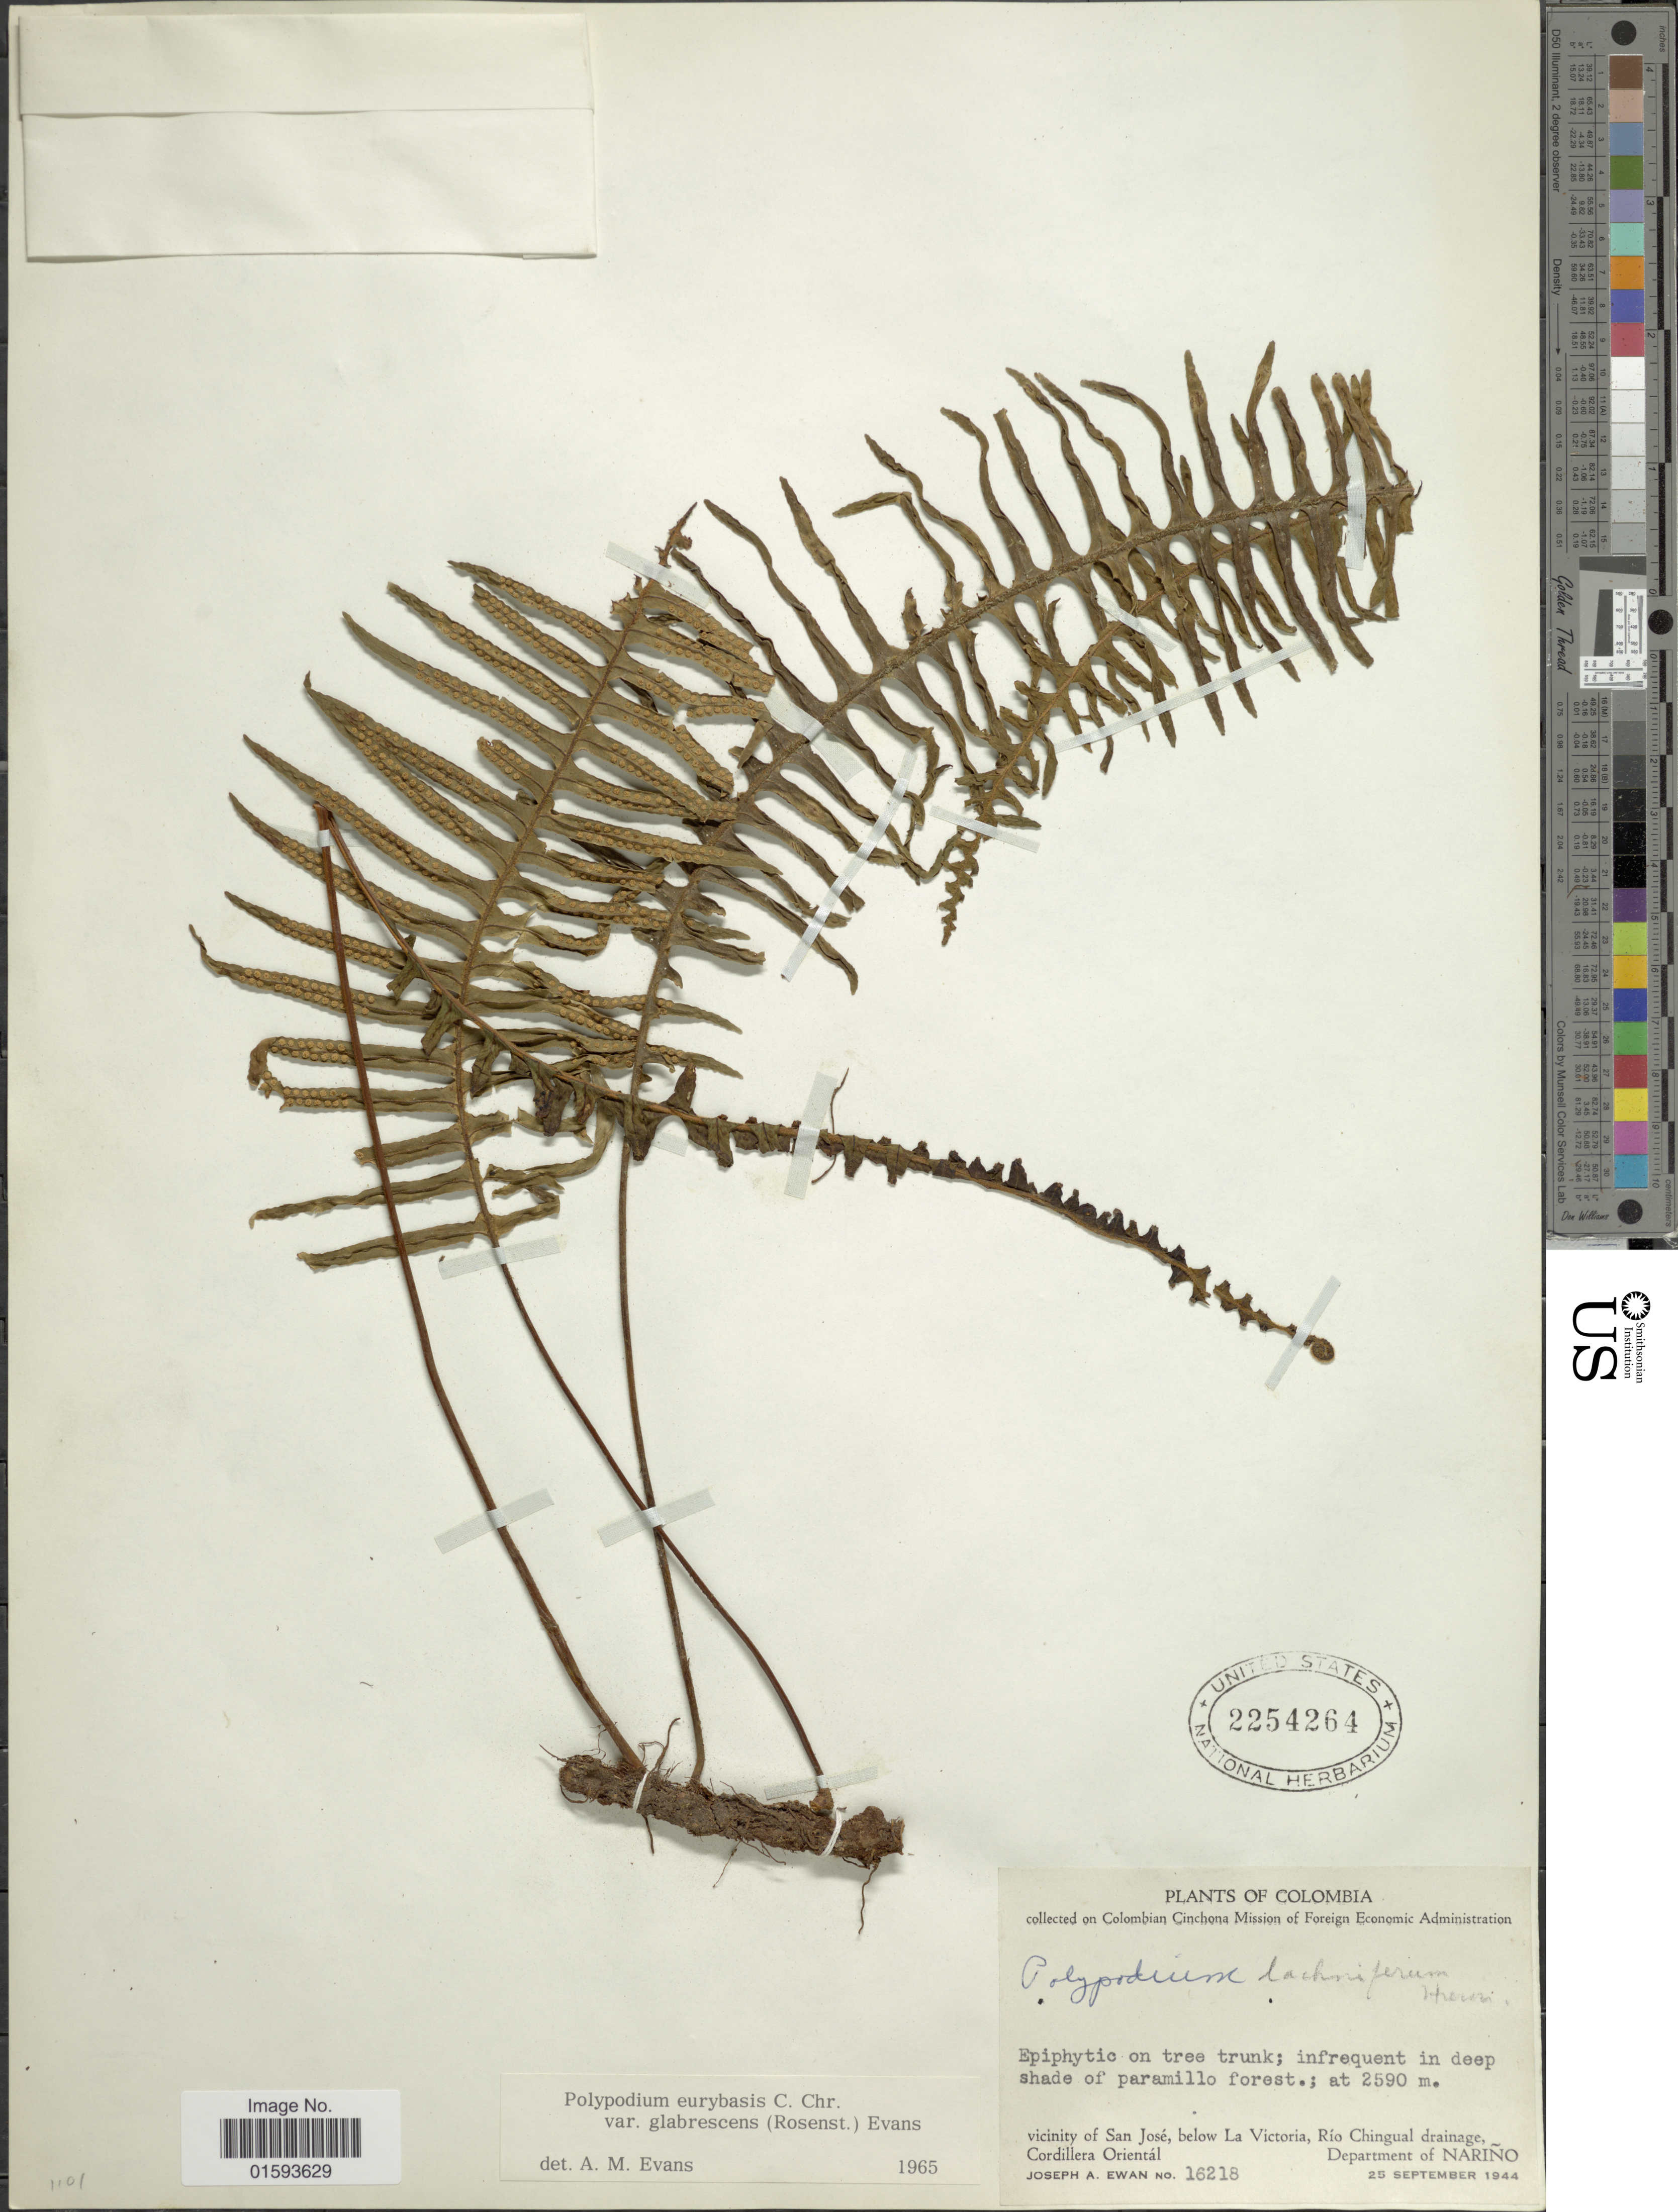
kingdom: Plantae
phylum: Tracheophyta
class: Polypodiopsida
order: Polypodiales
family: Polypodiaceae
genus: Pecluma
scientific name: Pecluma eurybasis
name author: (C. Chr.) M.G. Price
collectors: J. A. Ewan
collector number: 16218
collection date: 1944-09-25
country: Colombia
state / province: Nariño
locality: Epiphytic on tree trunk; infrequent in deep shade of paramillo forest, vicinity of San Jose, below La Victoria, Rio Chingual drainage, Cordillera Oriental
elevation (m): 2590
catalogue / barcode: US 2254264